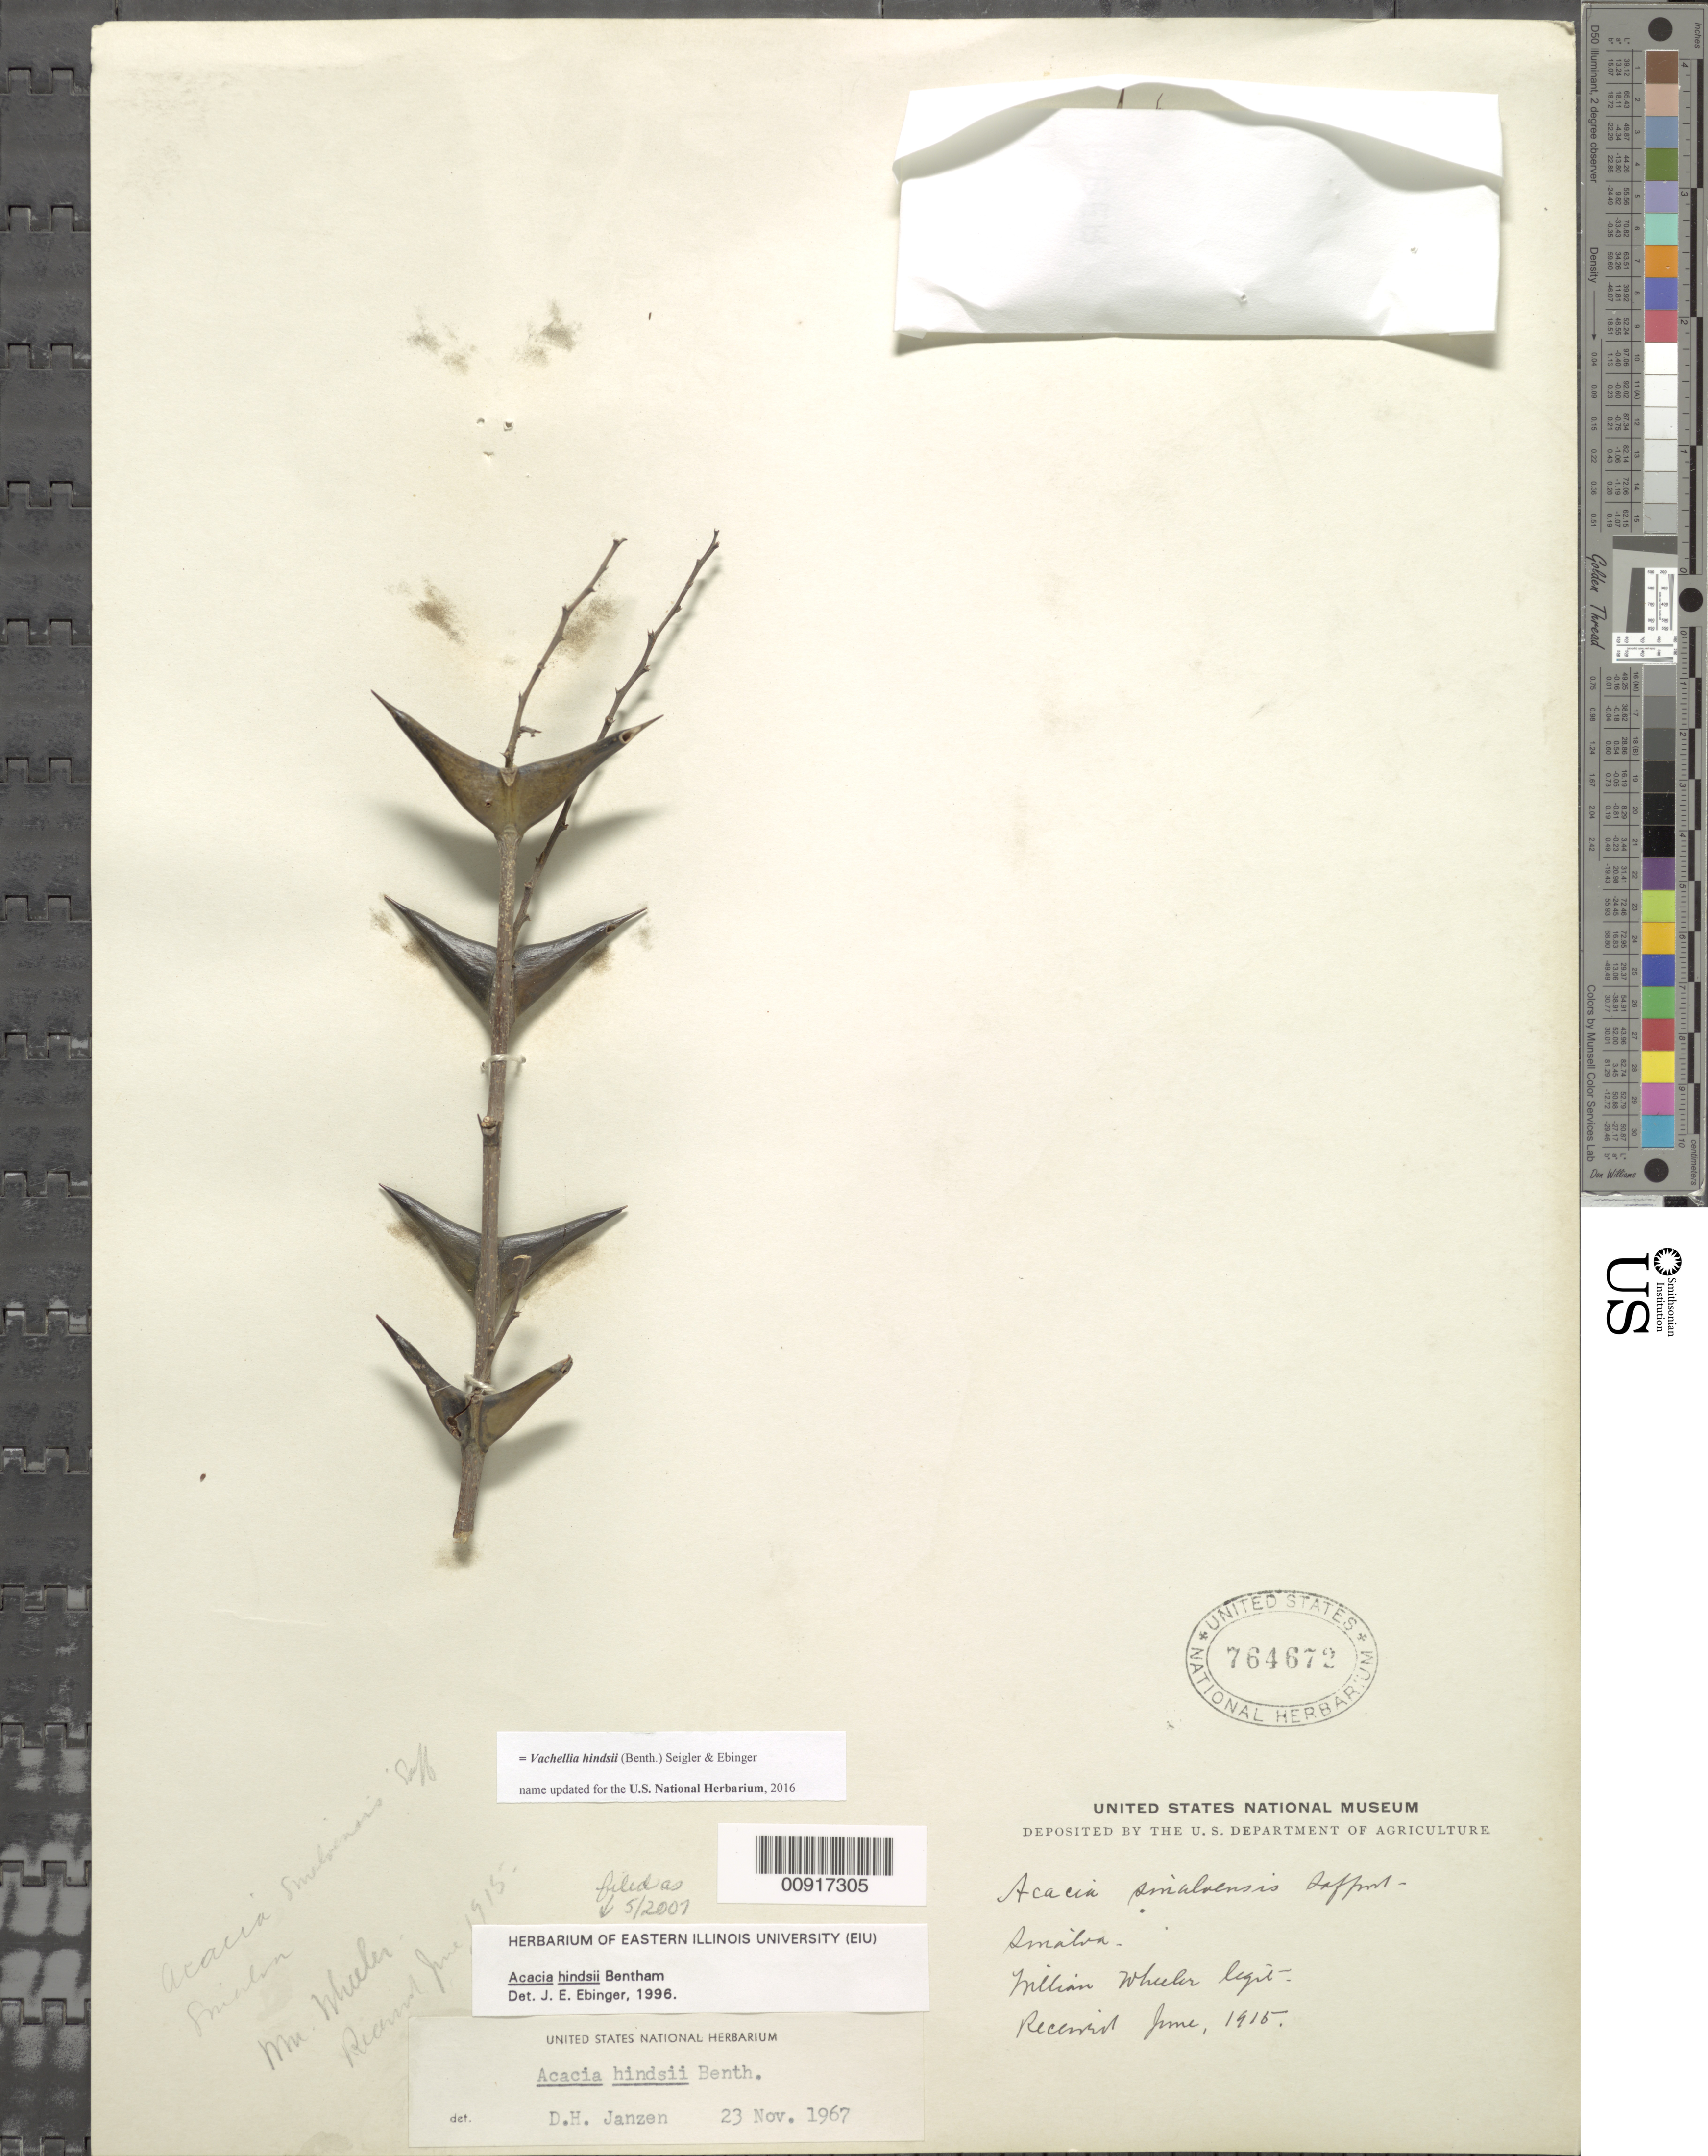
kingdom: Plantae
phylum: Tracheophyta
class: Magnoliopsida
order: Fabales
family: Fabaceae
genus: Vachellia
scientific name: Vachellia hindsii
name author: (Benth.) Seigler & Ebinger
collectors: W. Wheeler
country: Mexico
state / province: Sinaloa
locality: Sinaloa.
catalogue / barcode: US 764672